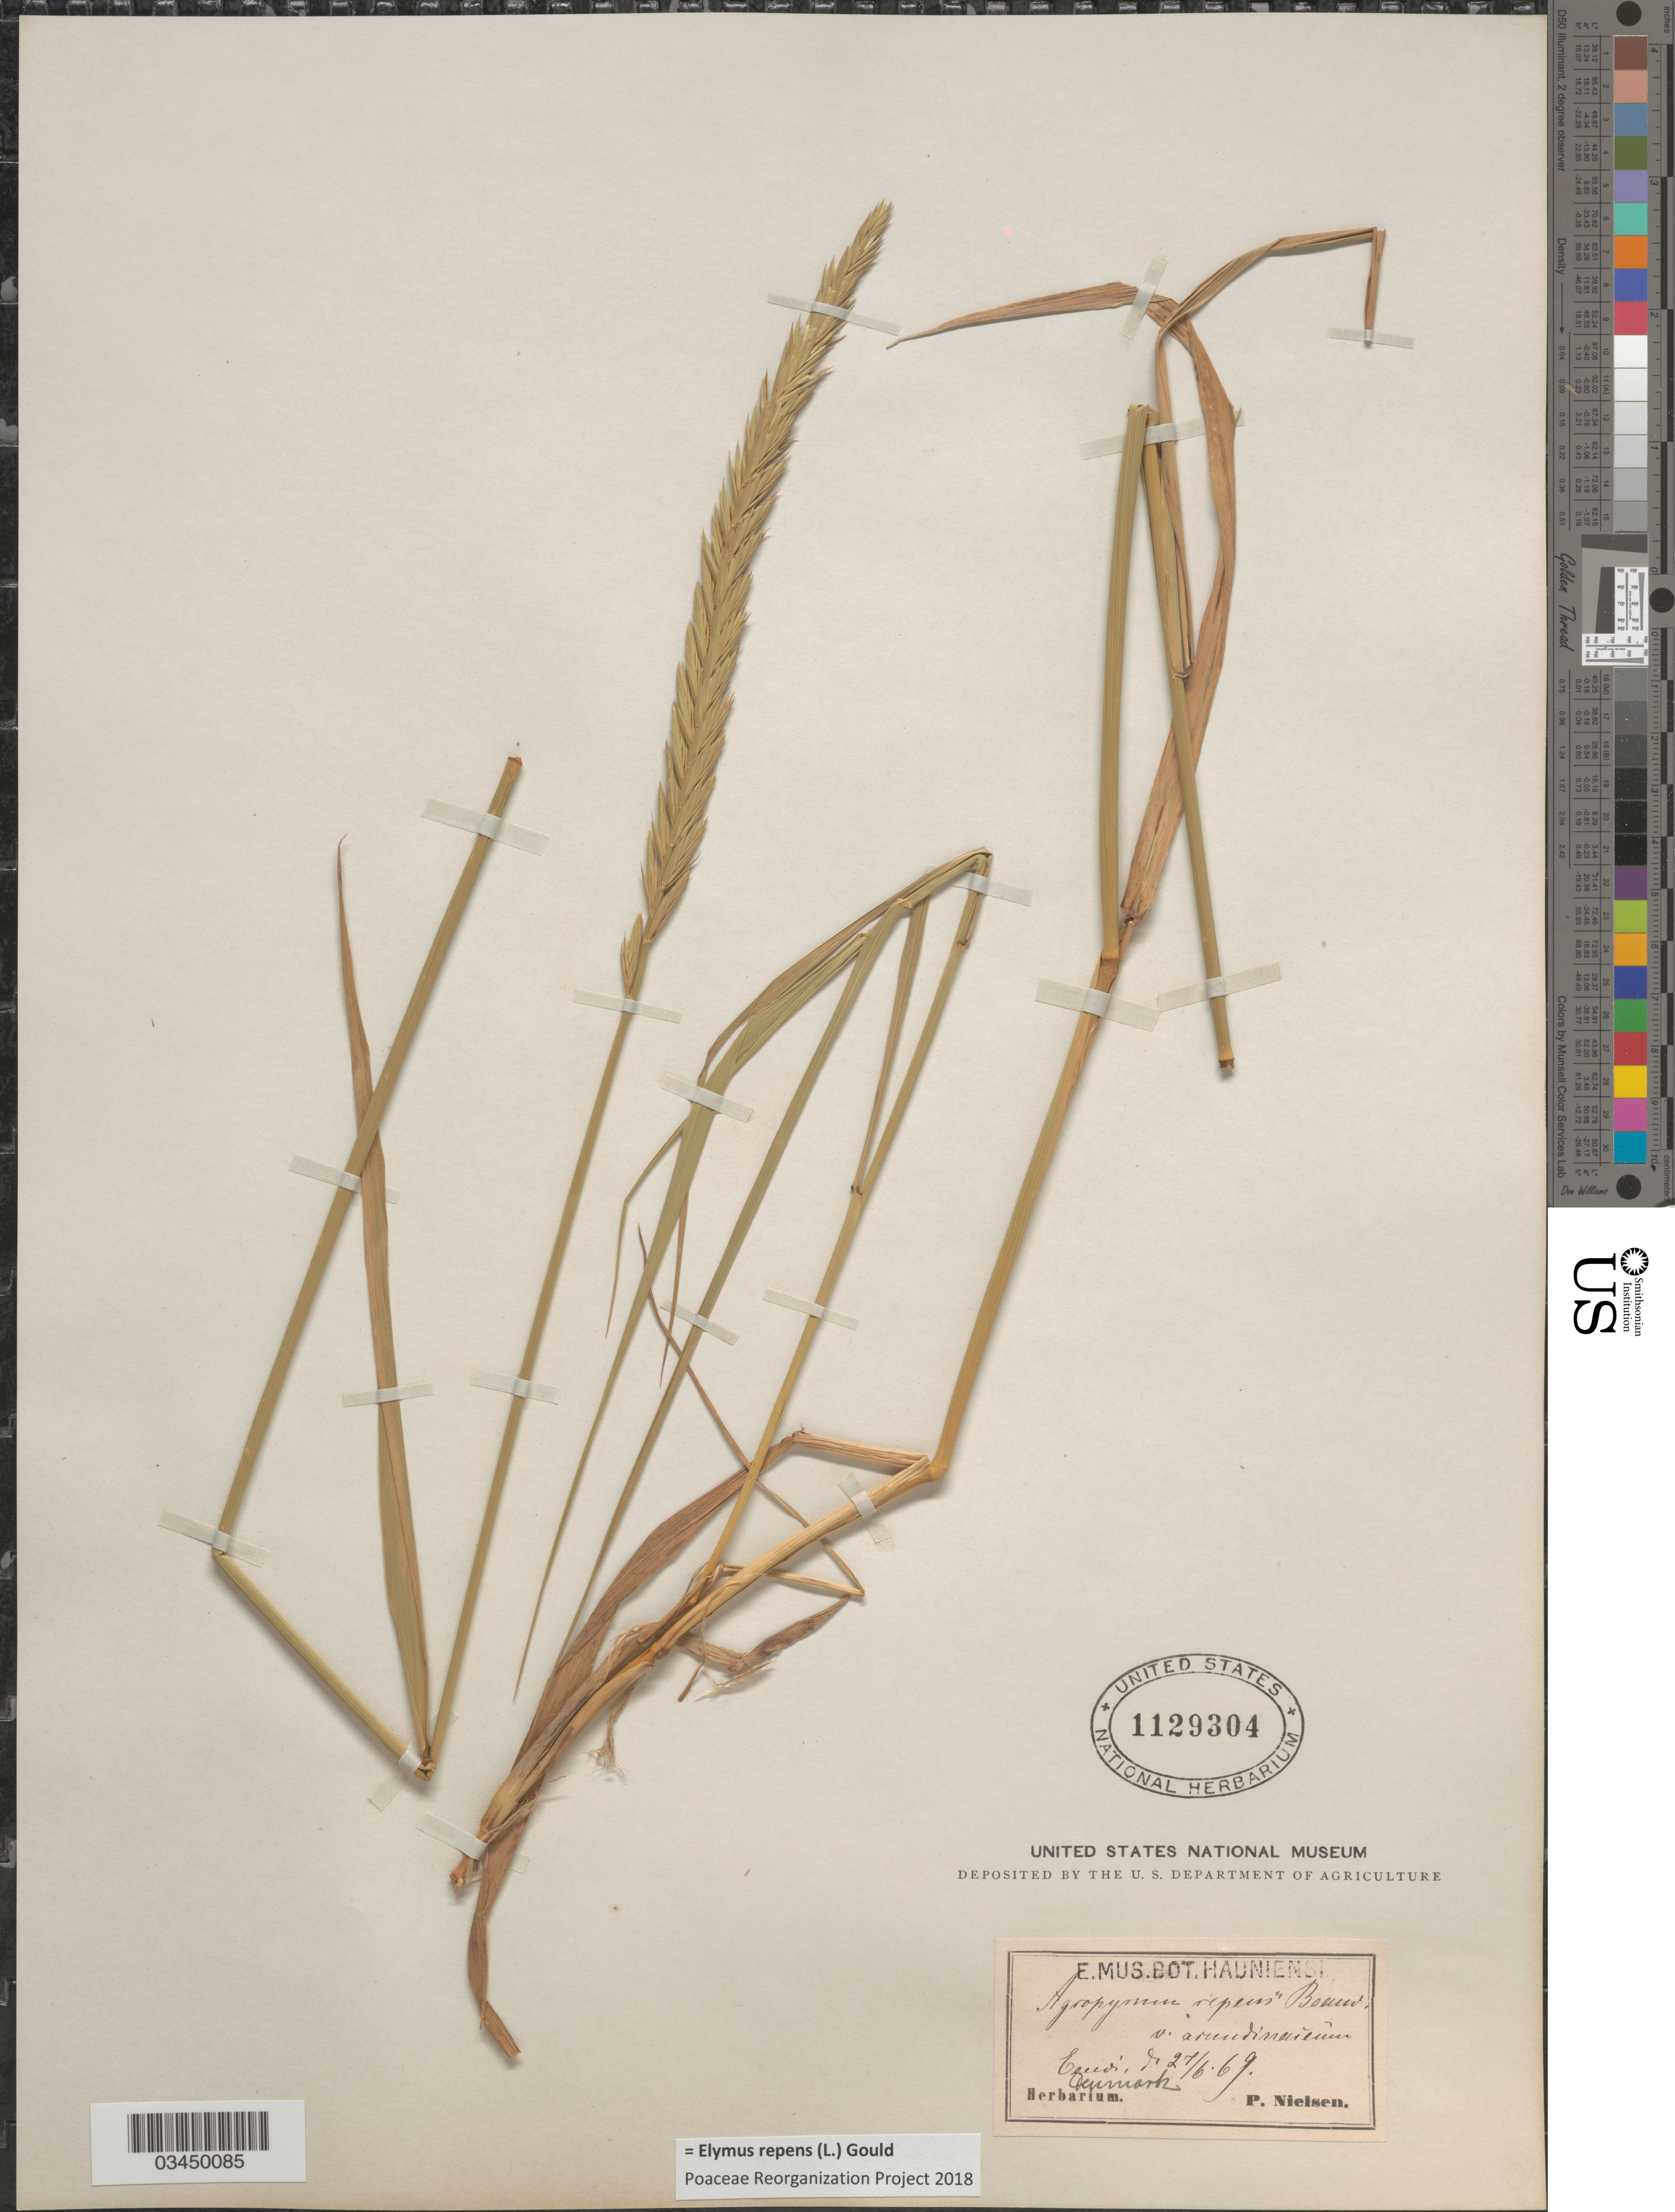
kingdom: Plantae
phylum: Tracheophyta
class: Liliopsida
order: Poales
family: Poaceae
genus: Elymus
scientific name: Elymus repens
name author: (L.) Gould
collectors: P. Nielsen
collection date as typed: Transcribed d/m/y: 27/6/69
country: Denmark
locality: Eends. [interpreted]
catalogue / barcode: US 1129304